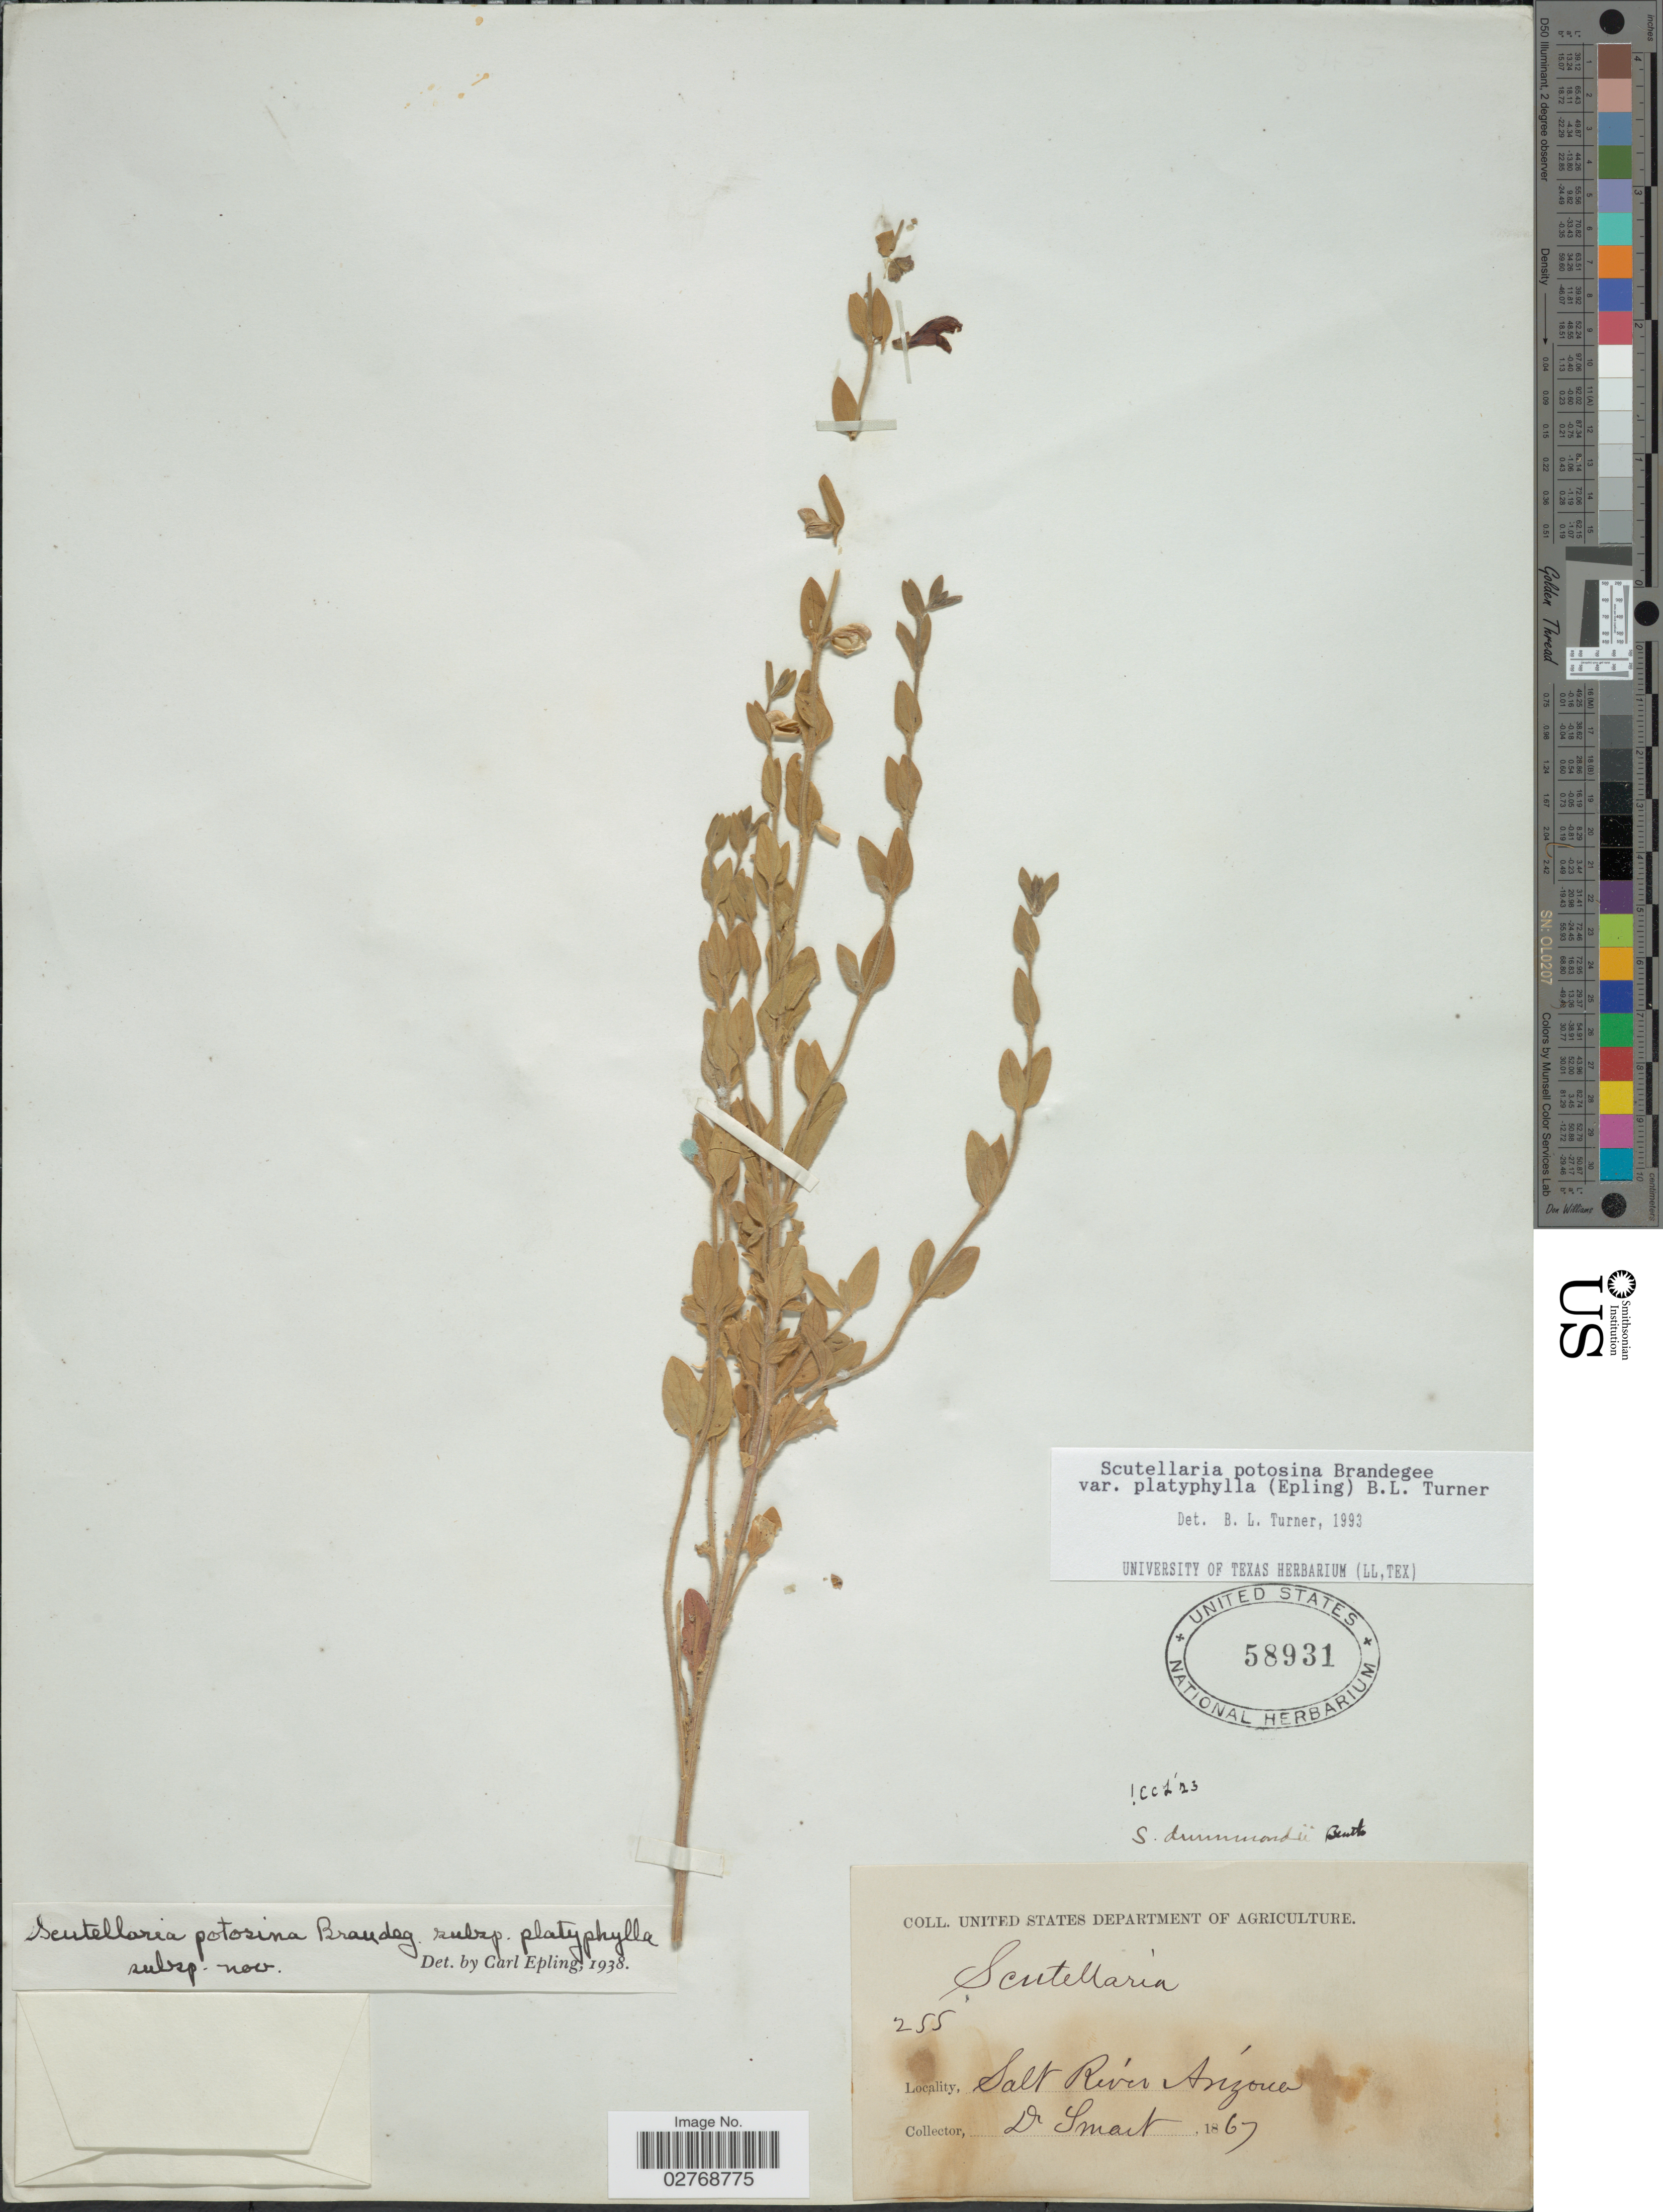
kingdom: Plantae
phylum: Tracheophyta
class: Magnoliopsida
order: Lamiales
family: Lamiaceae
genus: Scutellaria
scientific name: Scutellaria potosina var. platyphylla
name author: (Epling) B.L. Turner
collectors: -. Smart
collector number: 255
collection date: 1867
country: United States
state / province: Arizona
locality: Salt River.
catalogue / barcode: US 58931